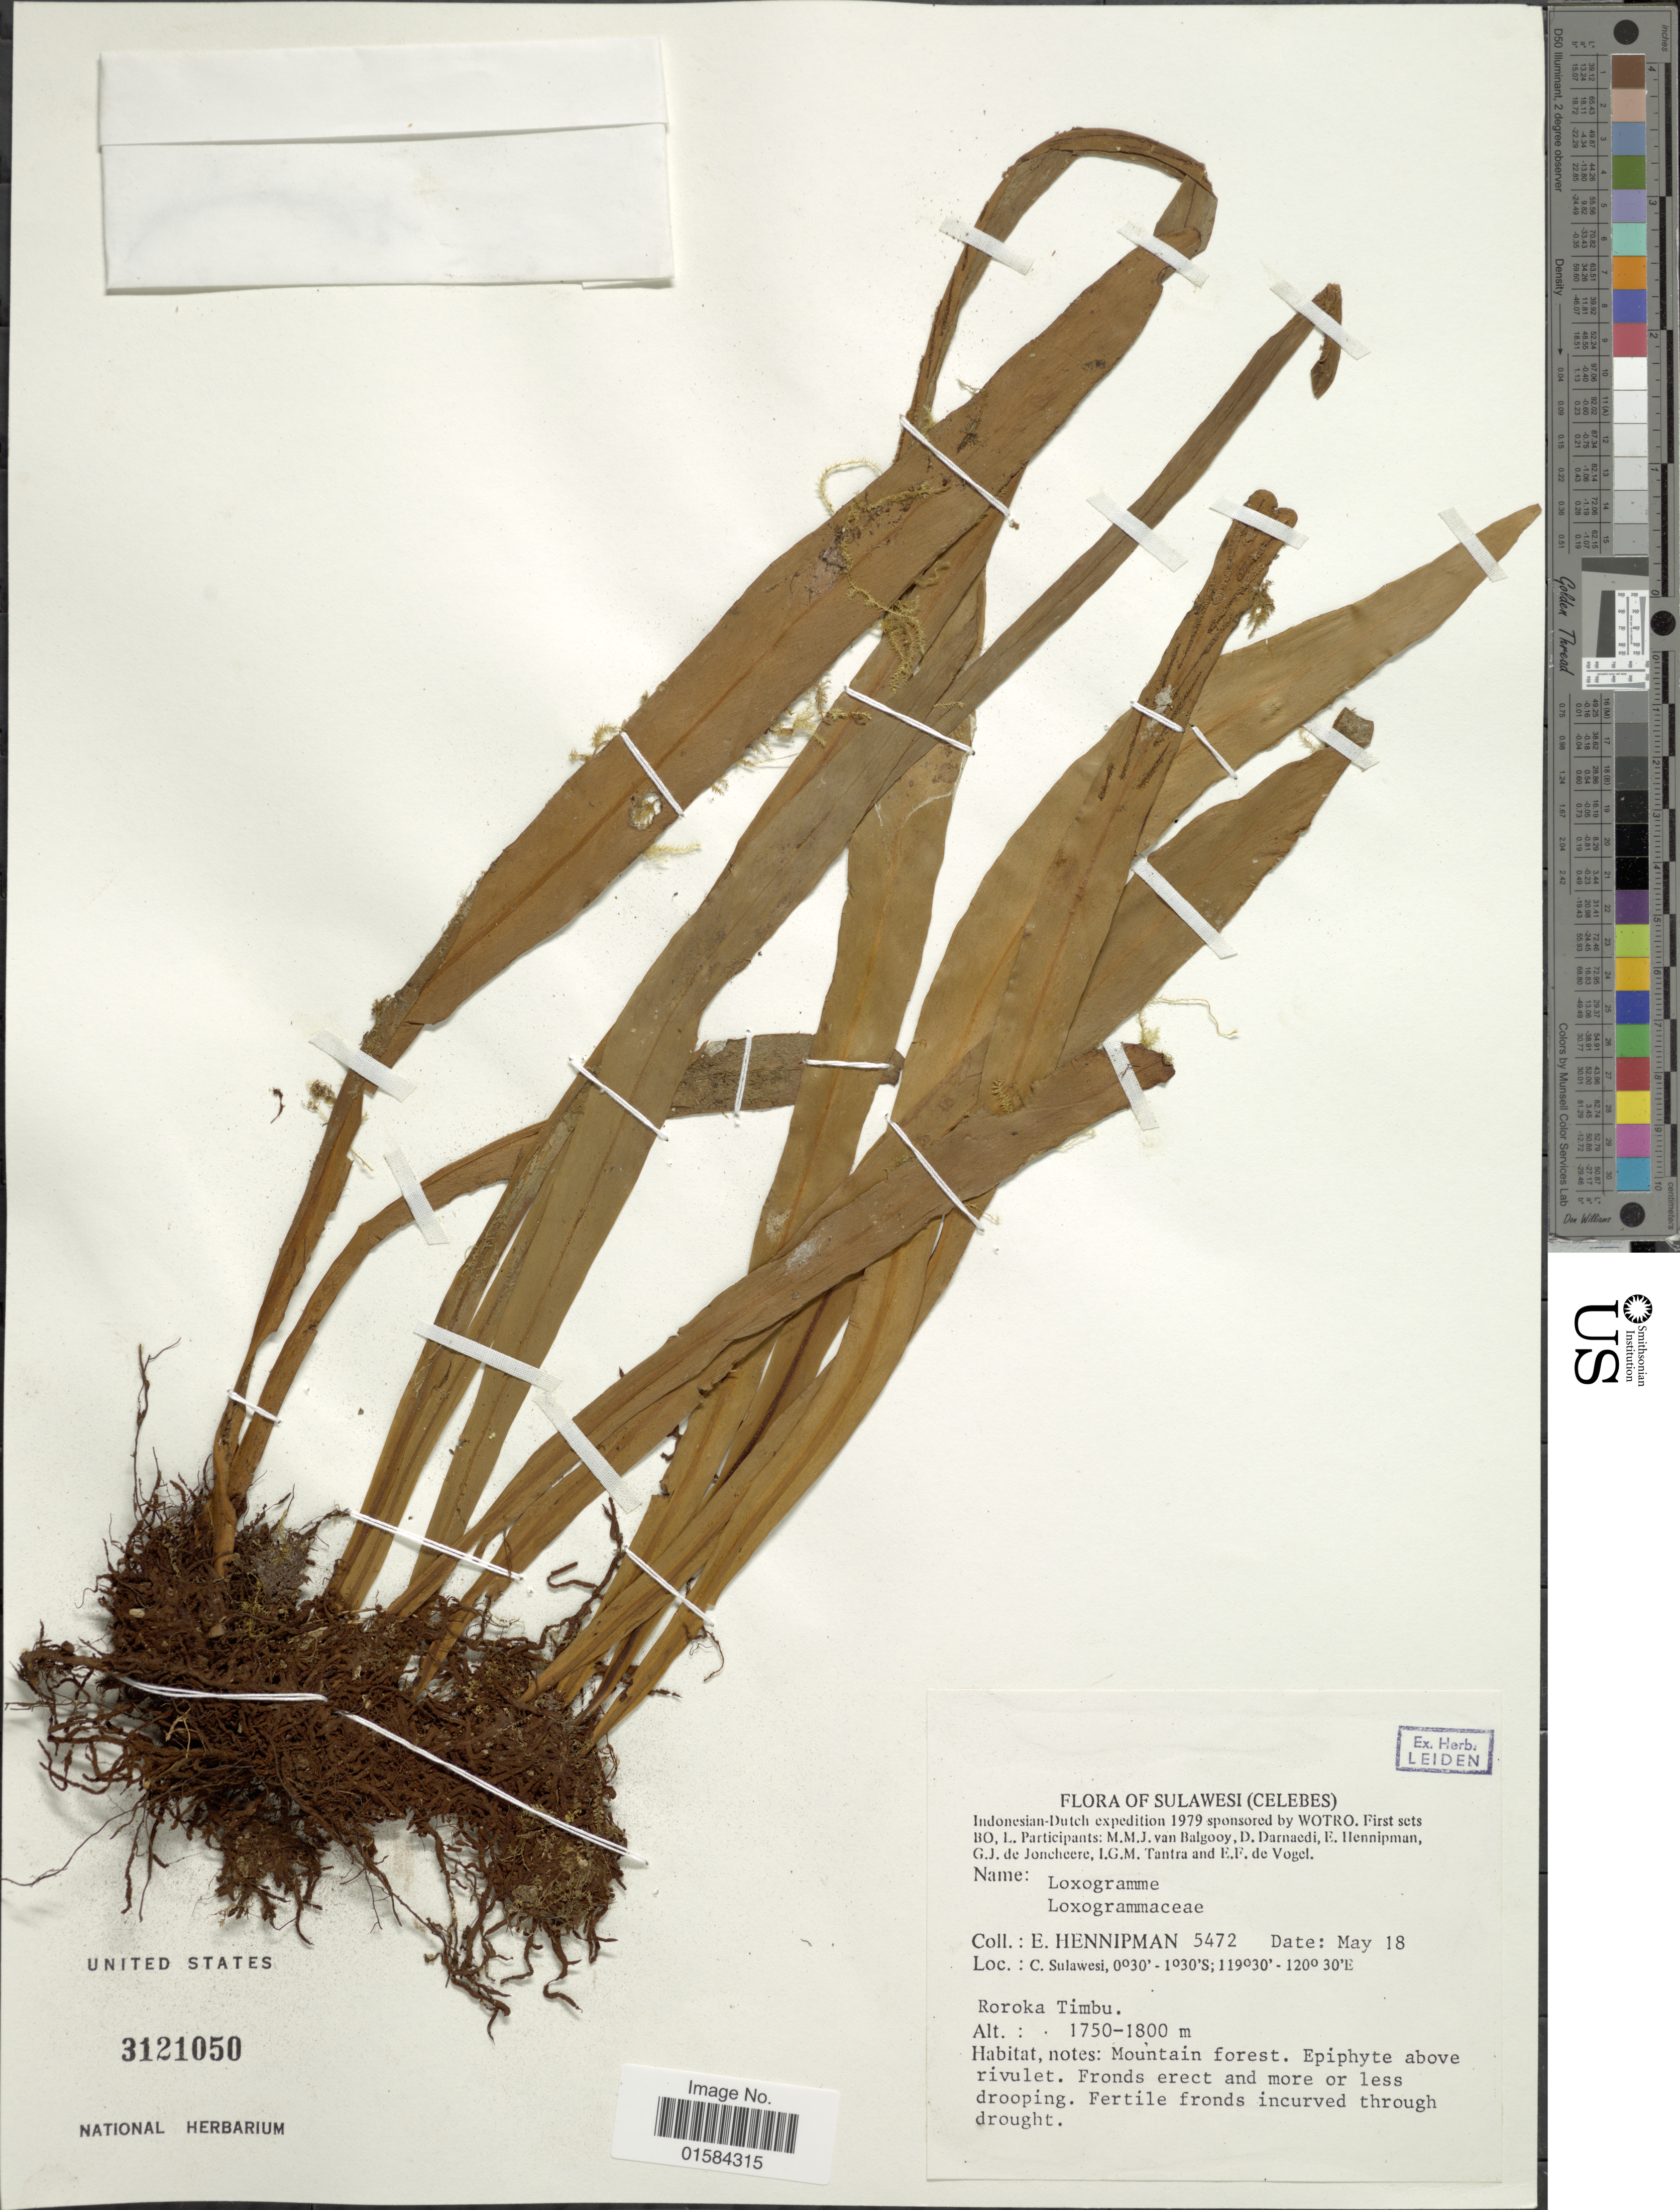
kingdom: Plantae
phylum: Tracheophyta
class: Polypodiopsida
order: Polypodiales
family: Polypodiaceae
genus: Loxogramme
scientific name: Loxogramme sp.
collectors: E. Hennipman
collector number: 5472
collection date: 1979-05-18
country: Indonesia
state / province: Sulawesi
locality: Sulawesi (Celebes), C. Sulawesi, Roroka Timbu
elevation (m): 1750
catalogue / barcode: US 3121050